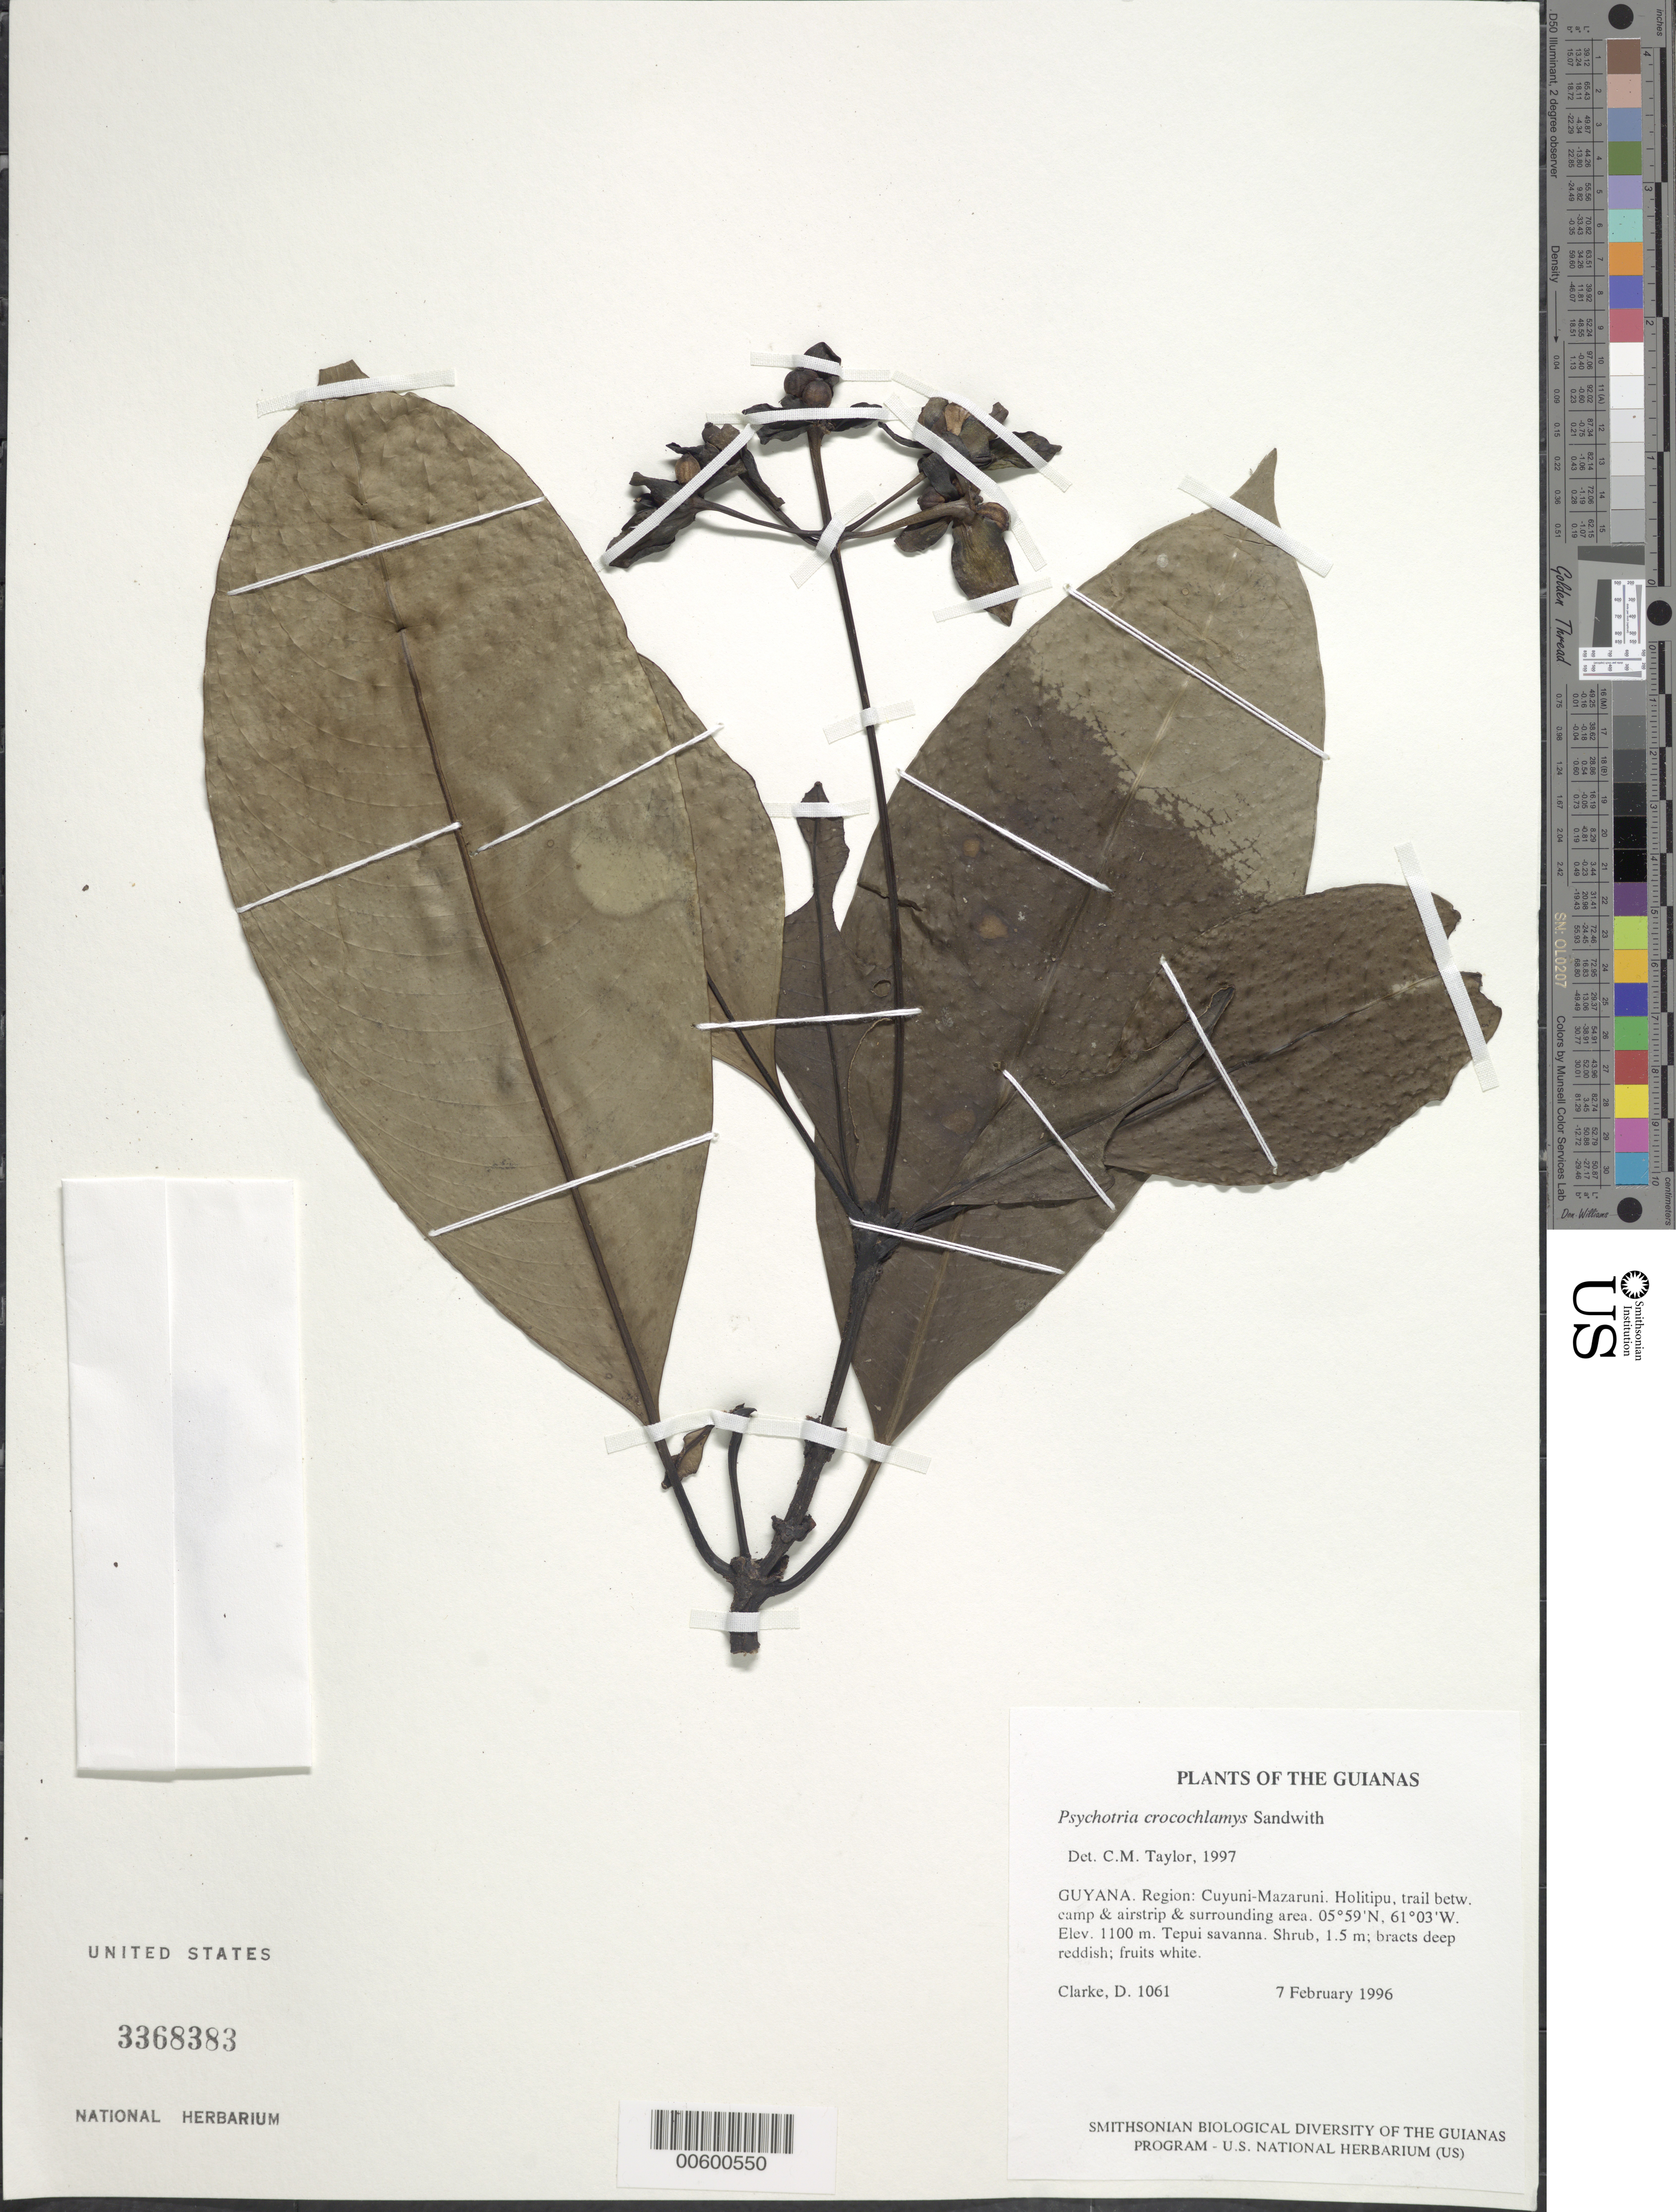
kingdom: Plantae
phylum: Tracheophyta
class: Magnoliopsida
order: Gentianales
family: Rubiaceae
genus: Palicourea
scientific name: Palicourea crocochlamys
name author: (Sandw.) Delprete & J.H. Kirkbr.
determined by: Kirkbride, J. H., Jr.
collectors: H. D. Clarke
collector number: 1061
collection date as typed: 7 February 1996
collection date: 1996-02-07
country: Guyana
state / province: Cuyuni-Mazaruni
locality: Holitipu, trail between camp & airstrip & surrounding area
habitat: Tepui savanna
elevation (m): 1100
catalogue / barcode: US 3368383